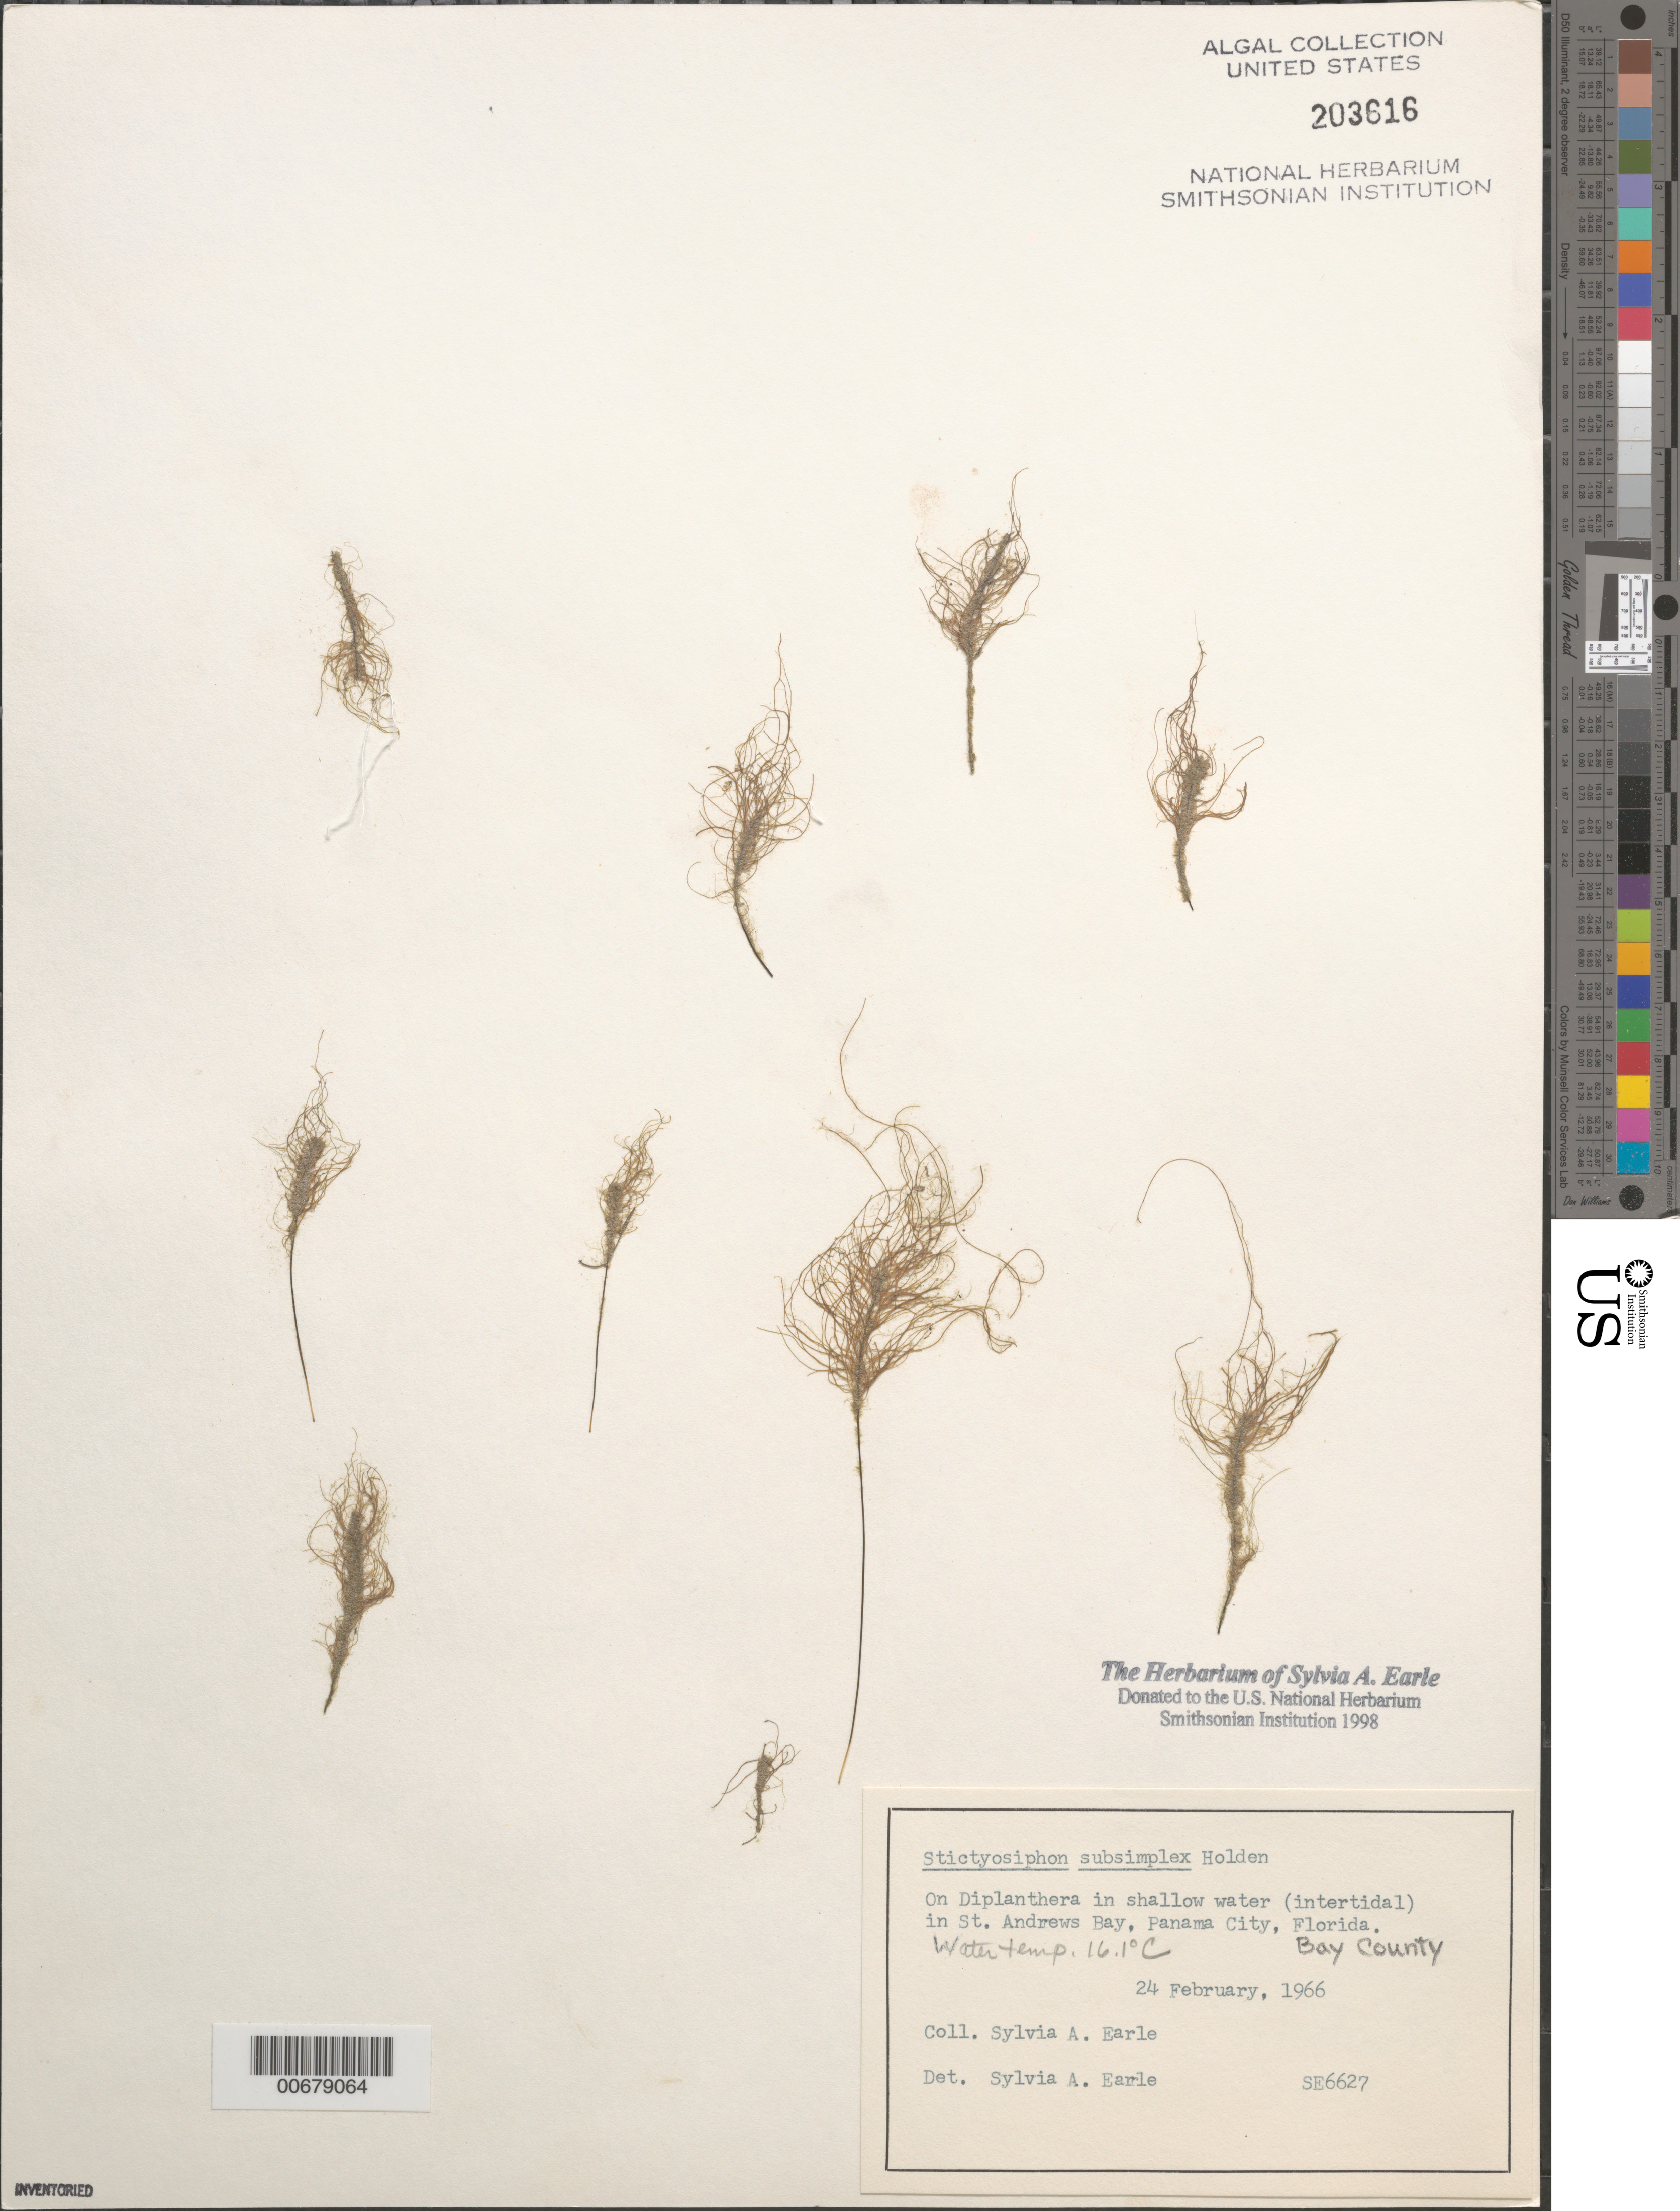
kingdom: Chromista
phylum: Ochrophyta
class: Phaeophyceae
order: Ectocarpales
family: Chordariaceae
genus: Stictyosiphon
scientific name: Stictyosiphon subsimplex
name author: I. Holden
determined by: Earle, S. A.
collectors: S. A. Earle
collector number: SE 6627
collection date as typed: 24 Feb 1966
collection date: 1966-02-24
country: United States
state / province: Florida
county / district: Bay County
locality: St. Andrews Bay, Panama City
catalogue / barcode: US 203616